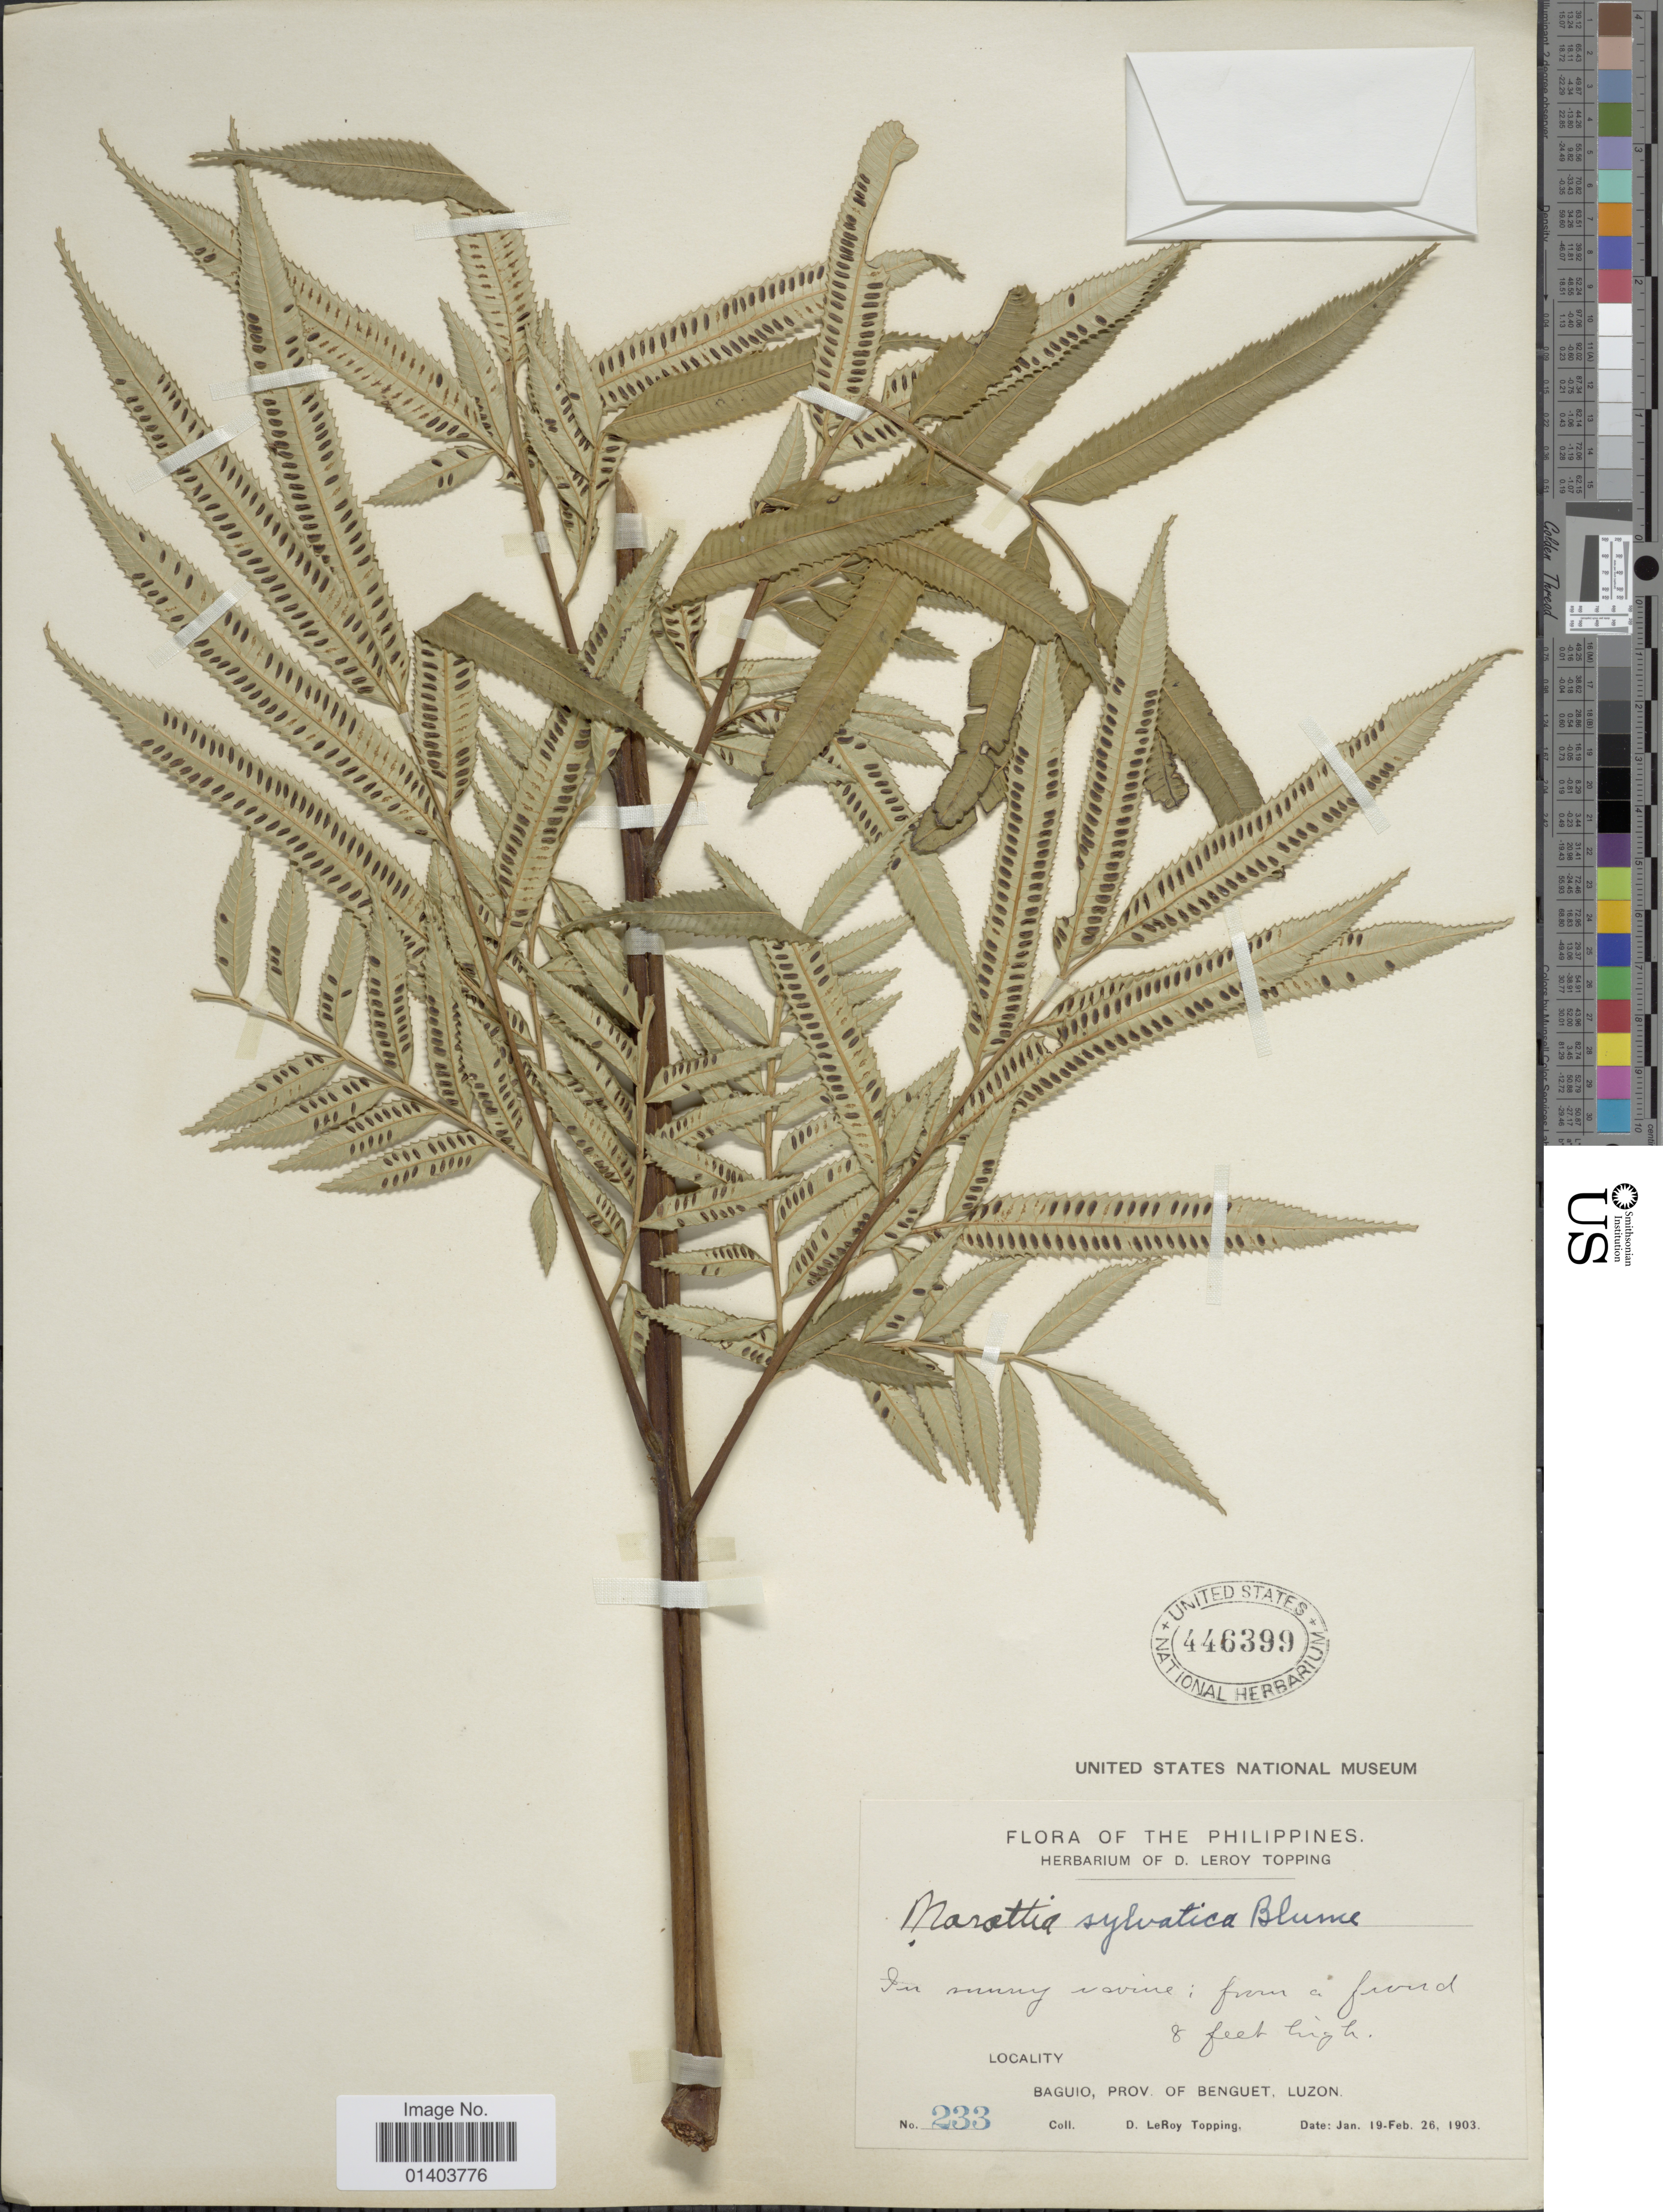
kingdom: Plantae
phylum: Tracheophyta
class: Polypodiopsida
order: Marattiales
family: Marattiaceae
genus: Ptisana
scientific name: Ptisana sylvatica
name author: (Blume) Murdock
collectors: D. L. Topping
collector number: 233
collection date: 1903-01-19/1903-02-26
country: Philippines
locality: Baguio, prov. Benguet, Luzon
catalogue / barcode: US 446399